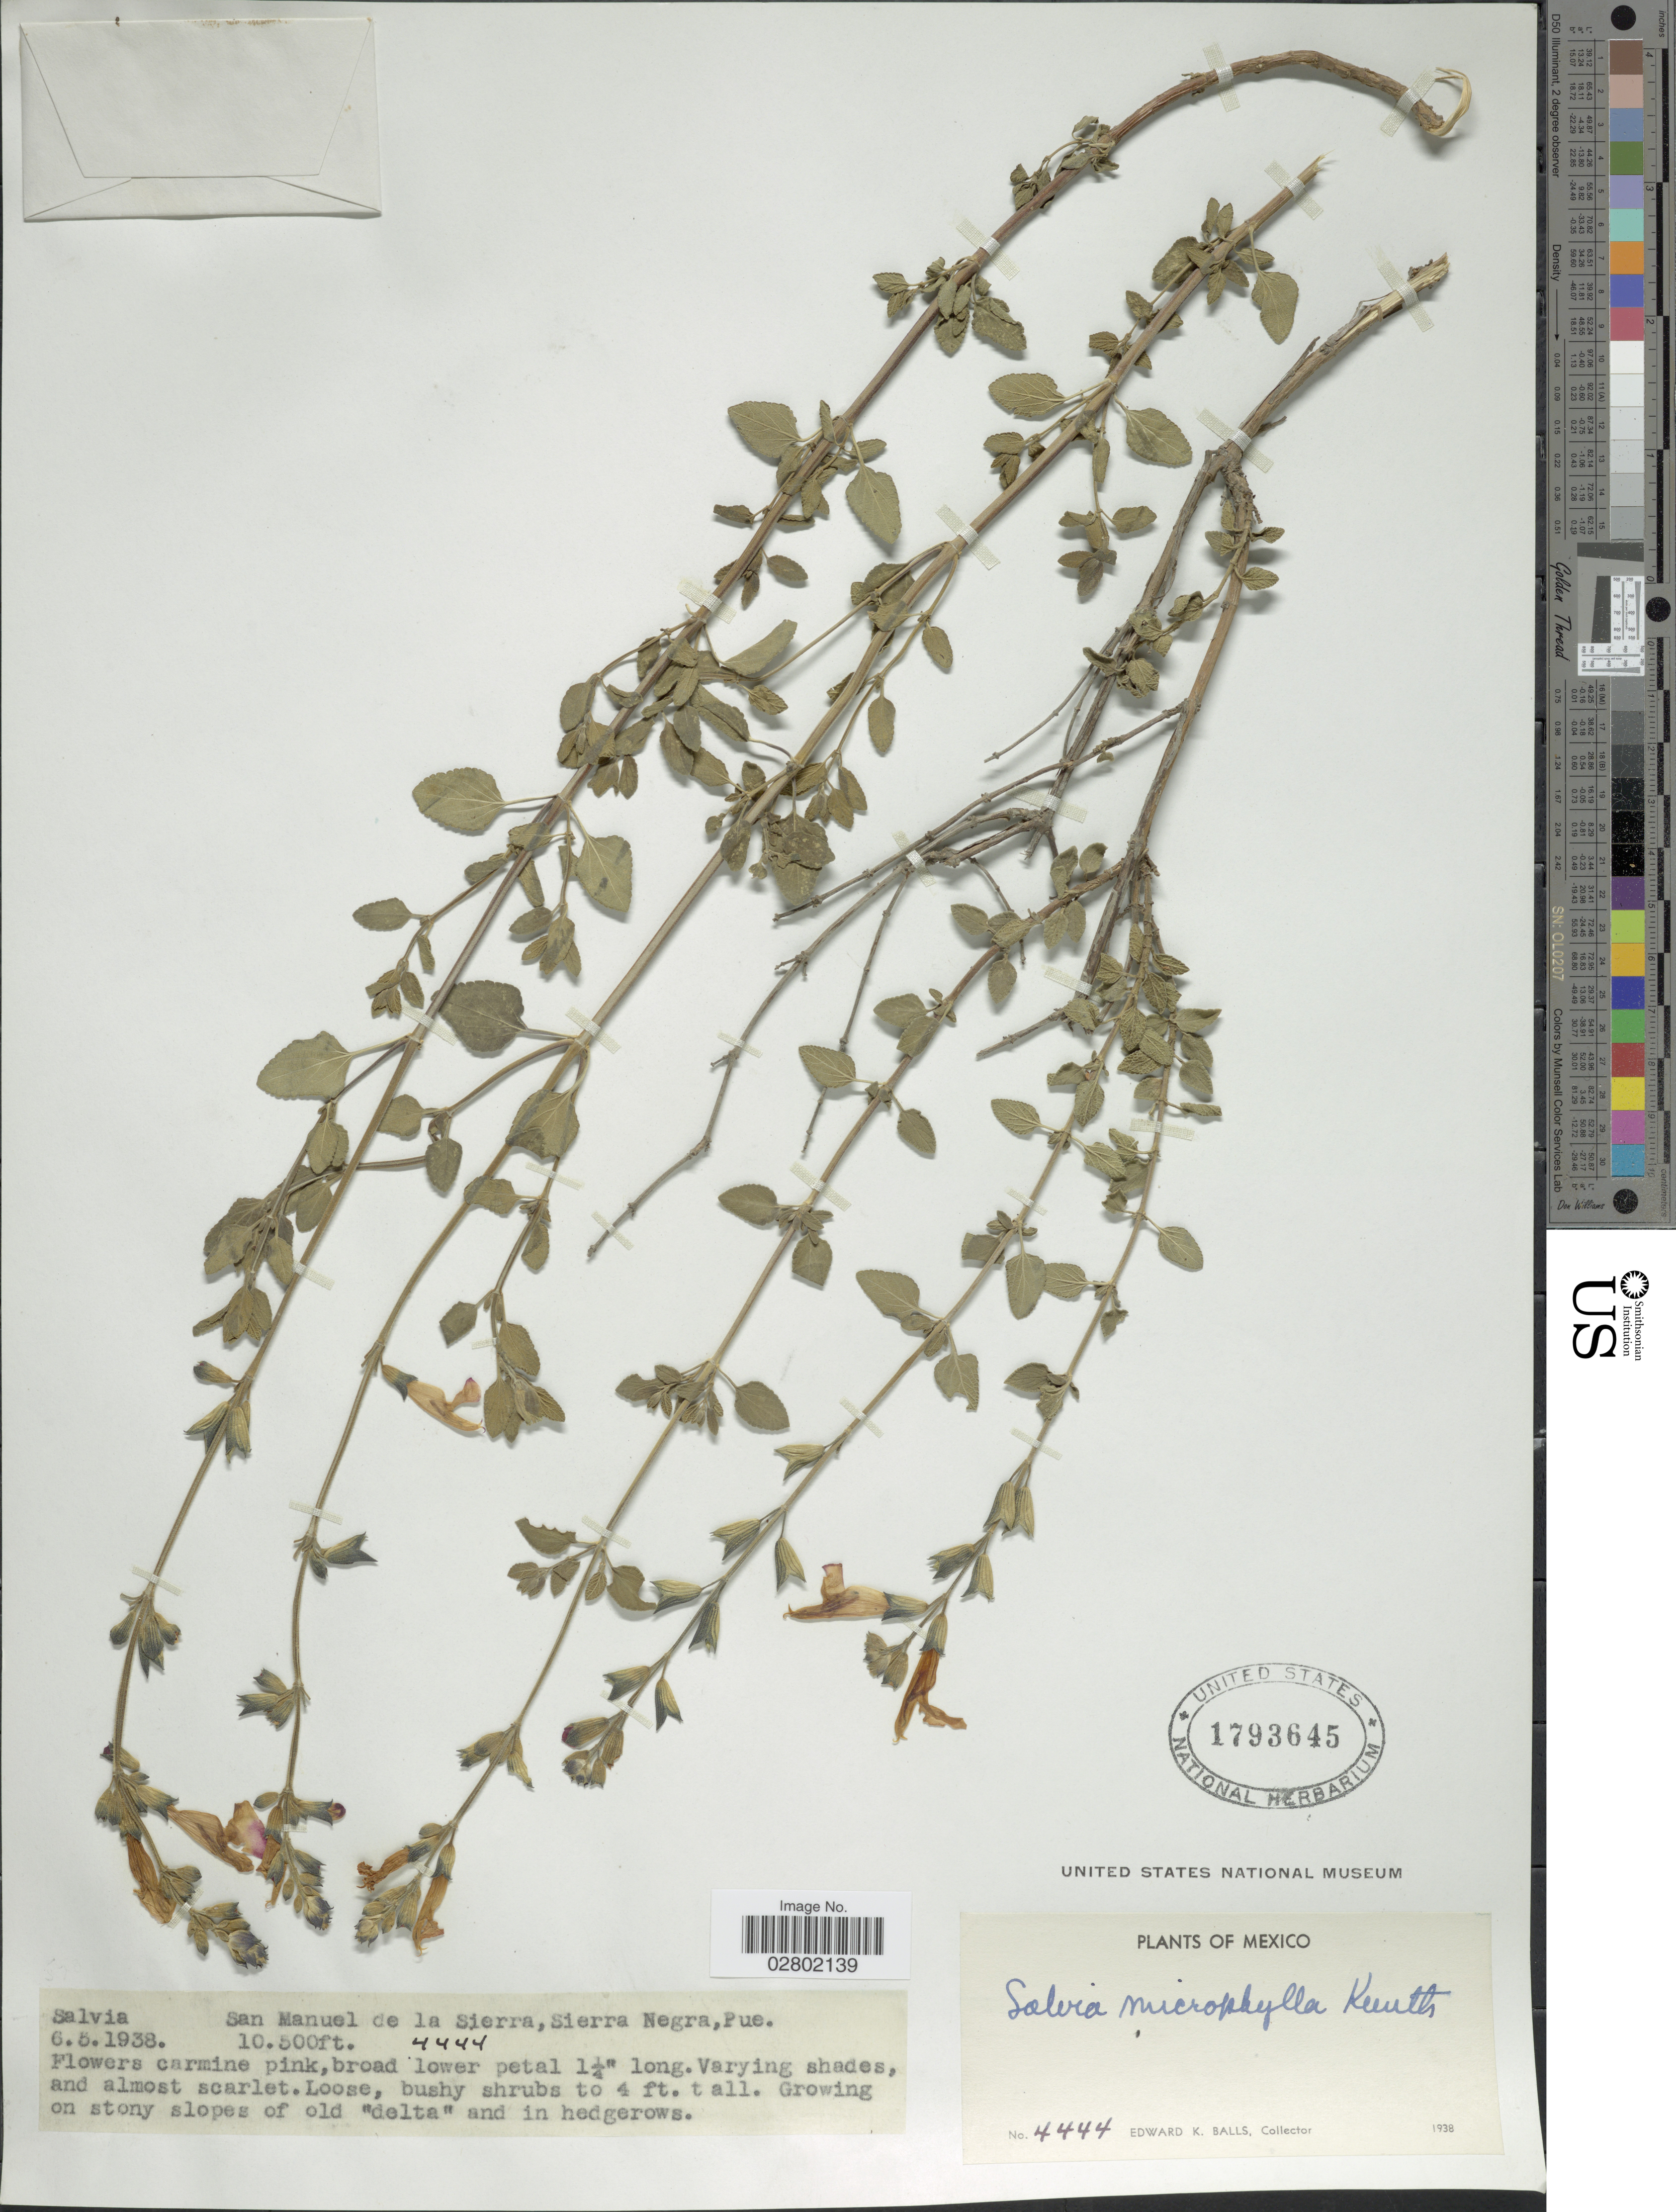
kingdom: Plantae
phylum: Tracheophyta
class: Magnoliopsida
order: Lamiales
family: Lamiaceae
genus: Salvia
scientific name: Salvia microphylla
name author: Kunth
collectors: E. K. Balls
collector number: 4444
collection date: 1938-05-06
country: Mexico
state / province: Puebla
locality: San Manuel de la Sierra, Sierra Negra, Pue.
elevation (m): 3200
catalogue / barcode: US 1793645